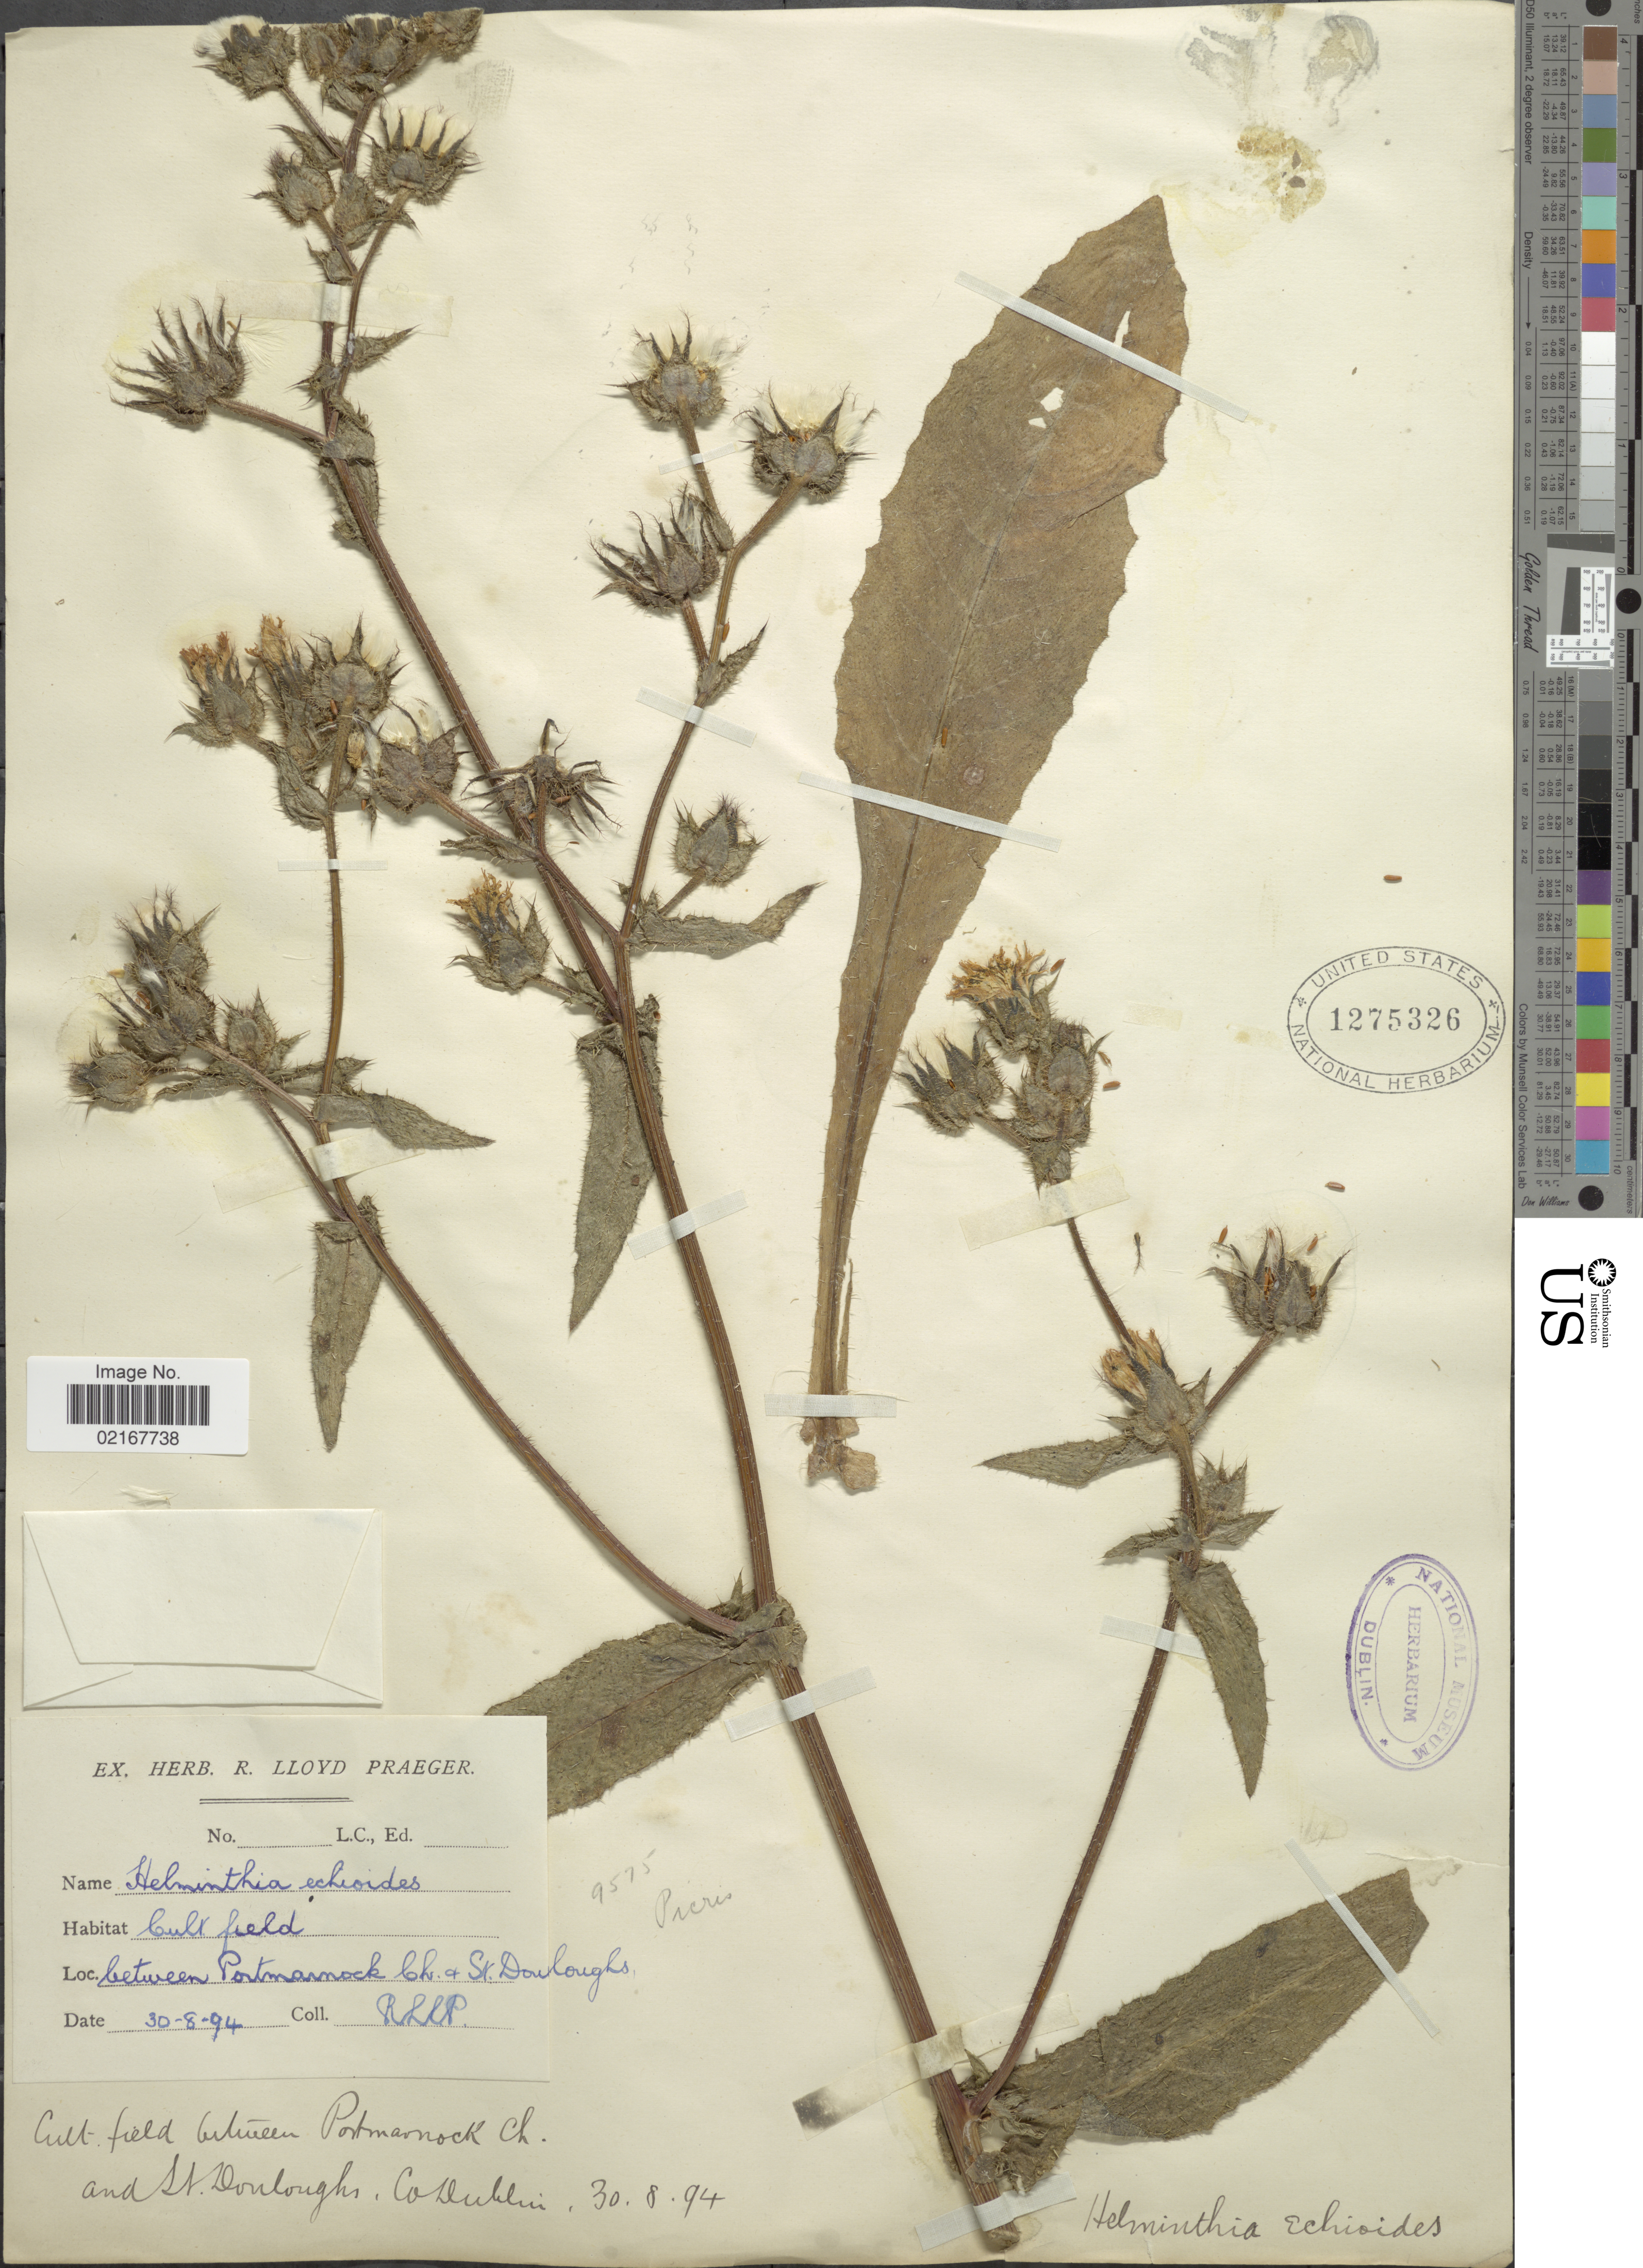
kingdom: Plantae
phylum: Tracheophyta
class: Magnoliopsida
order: Asterales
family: Asteraceae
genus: Helminthotheca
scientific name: Helminthotheca echioides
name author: (L.) Holub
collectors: R. Praeger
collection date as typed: Transcribed d/m/y: 30/8/94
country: Ireland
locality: Between Portwarnock Ch. and St. Douloughs Co Dublin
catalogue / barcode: US 1275326